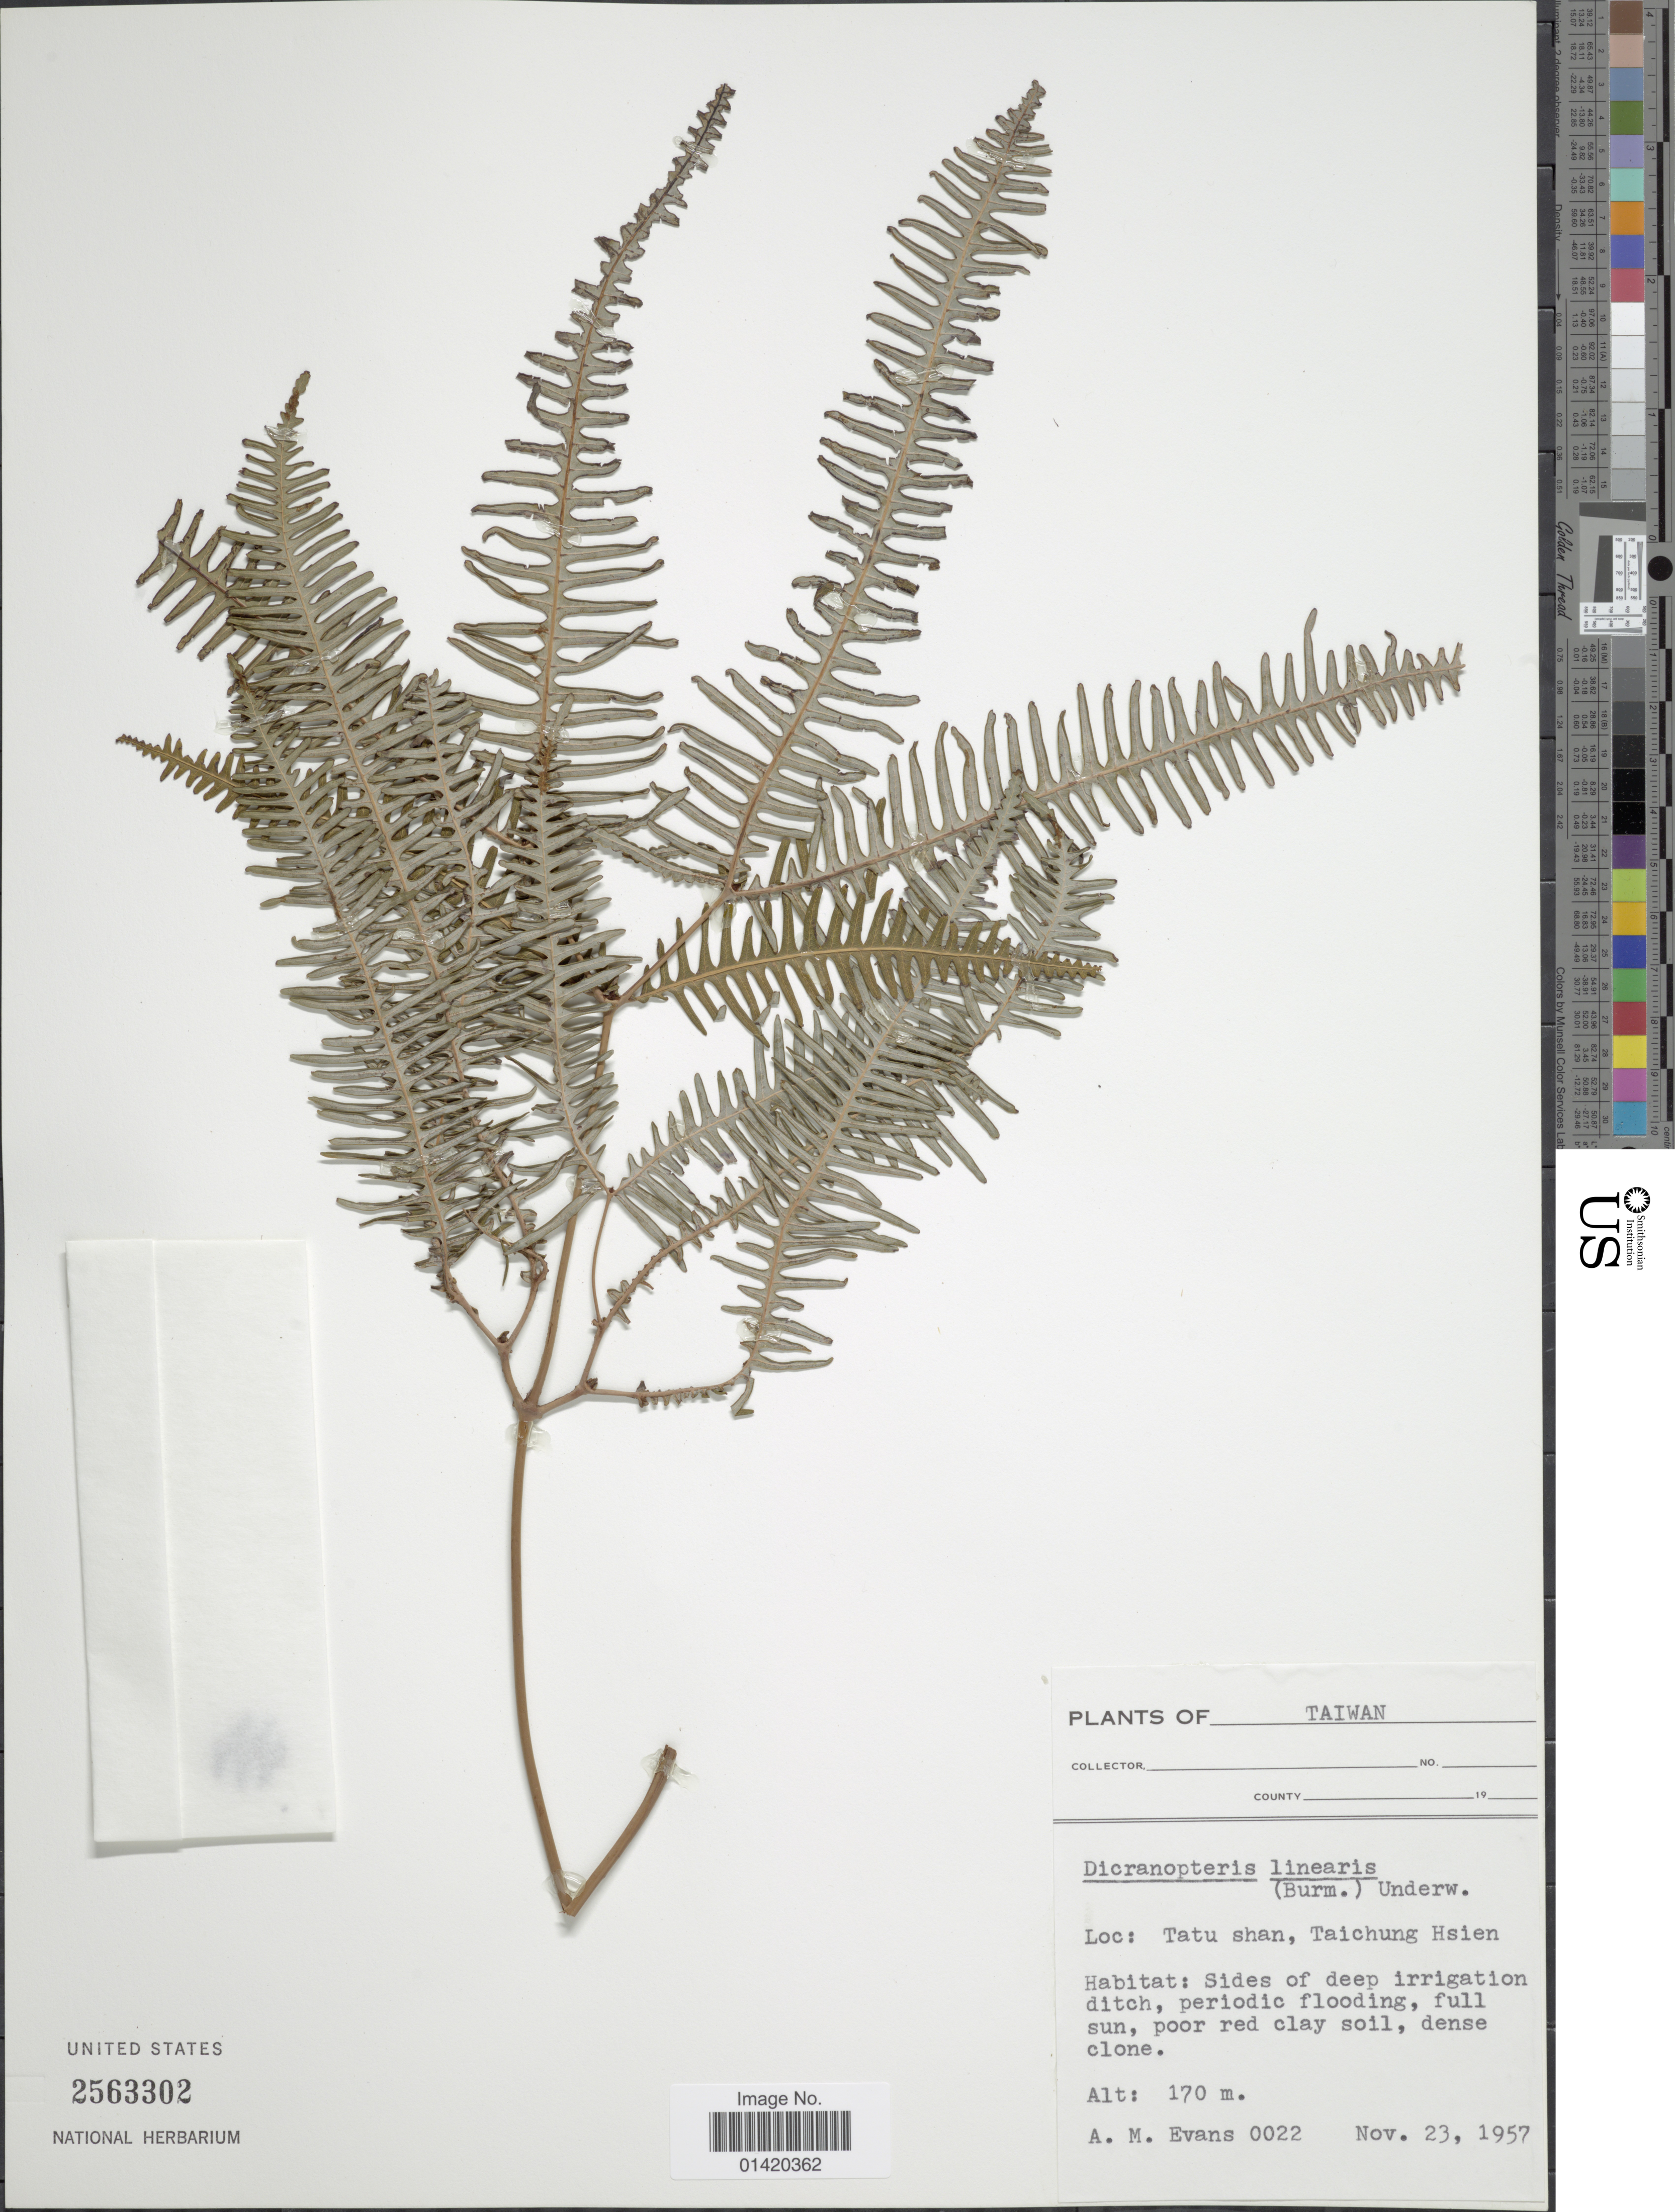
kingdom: Plantae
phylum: Tracheophyta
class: Polypodiopsida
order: Gleicheniales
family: Gleicheniaceae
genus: Dicranopteris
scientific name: Dicranopteris linearis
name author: (Burm. f.) Underw.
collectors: A. M. Evans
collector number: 0022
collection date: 1957-11-23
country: Taiwan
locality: Tatu shan, Taichung Hsien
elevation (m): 170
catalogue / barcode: US 2563302